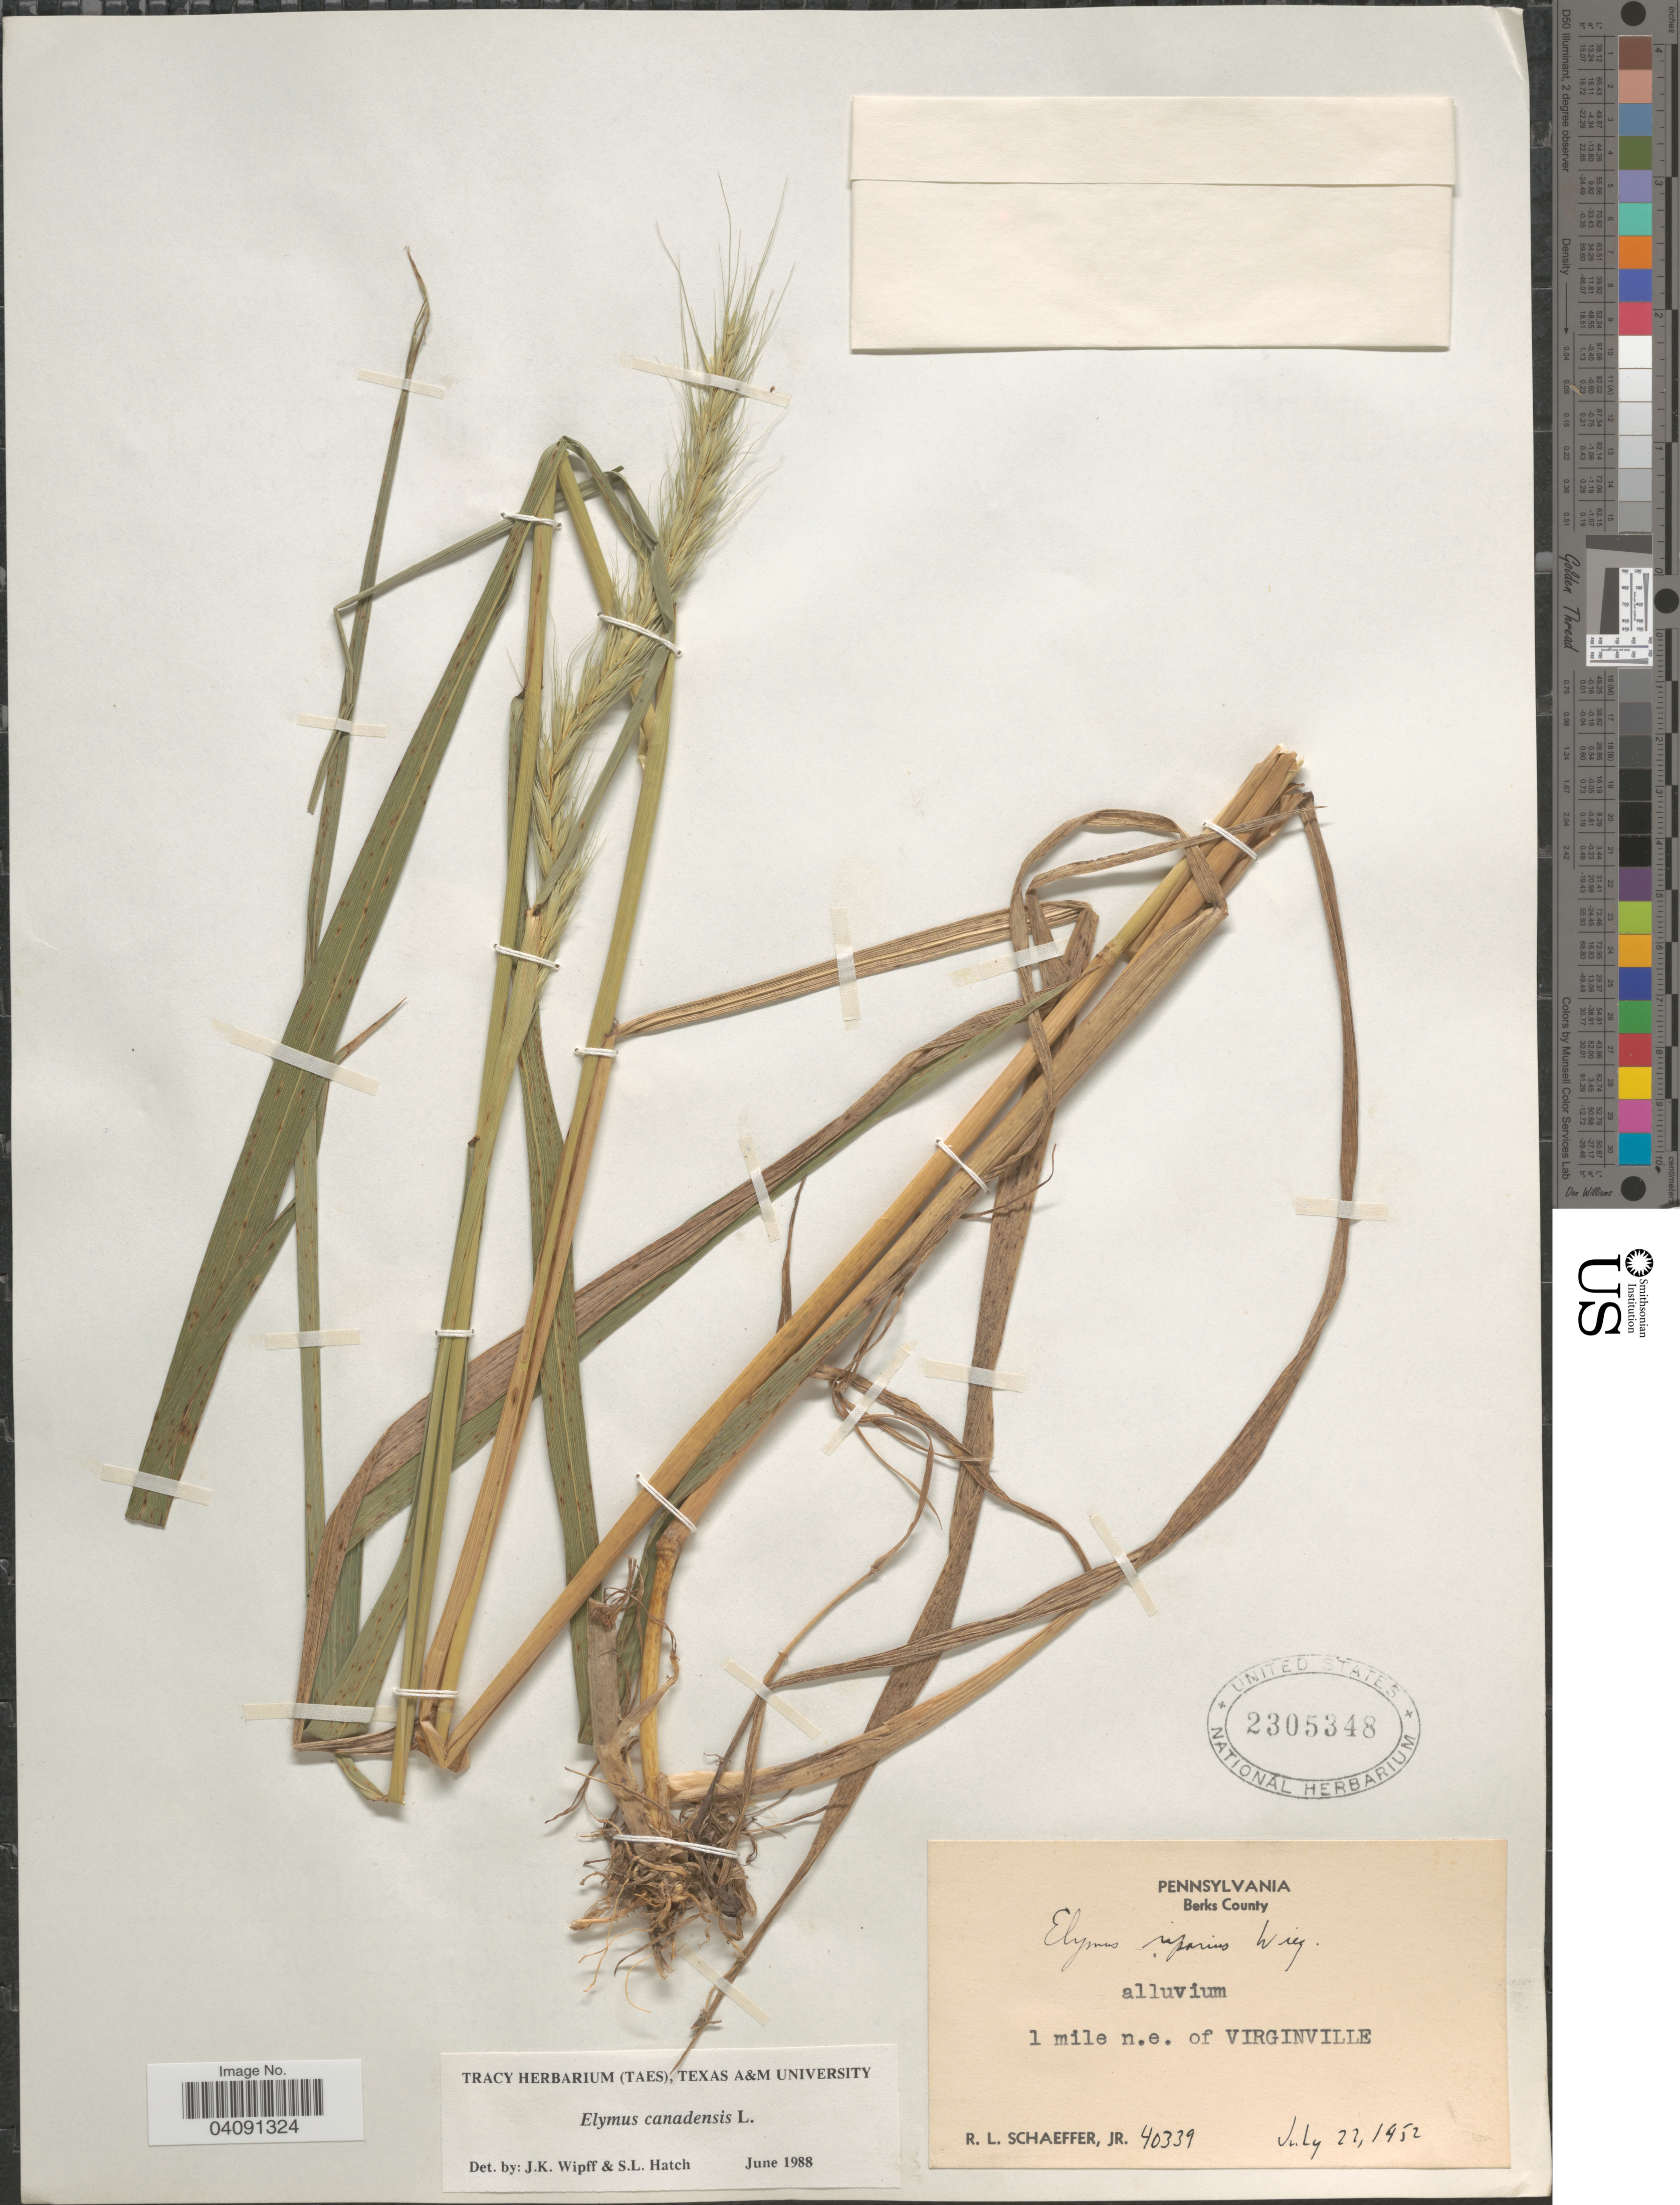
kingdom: Plantae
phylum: Tracheophyta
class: Liliopsida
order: Poales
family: Poaceae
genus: Elymus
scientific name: Elymus canadensis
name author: L.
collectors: R. Schaeffer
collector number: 40339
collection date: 1952-07-22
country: United States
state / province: Pennsylvania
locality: Berks County. 1 mile n.e. of Virginville.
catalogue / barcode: US 2305348